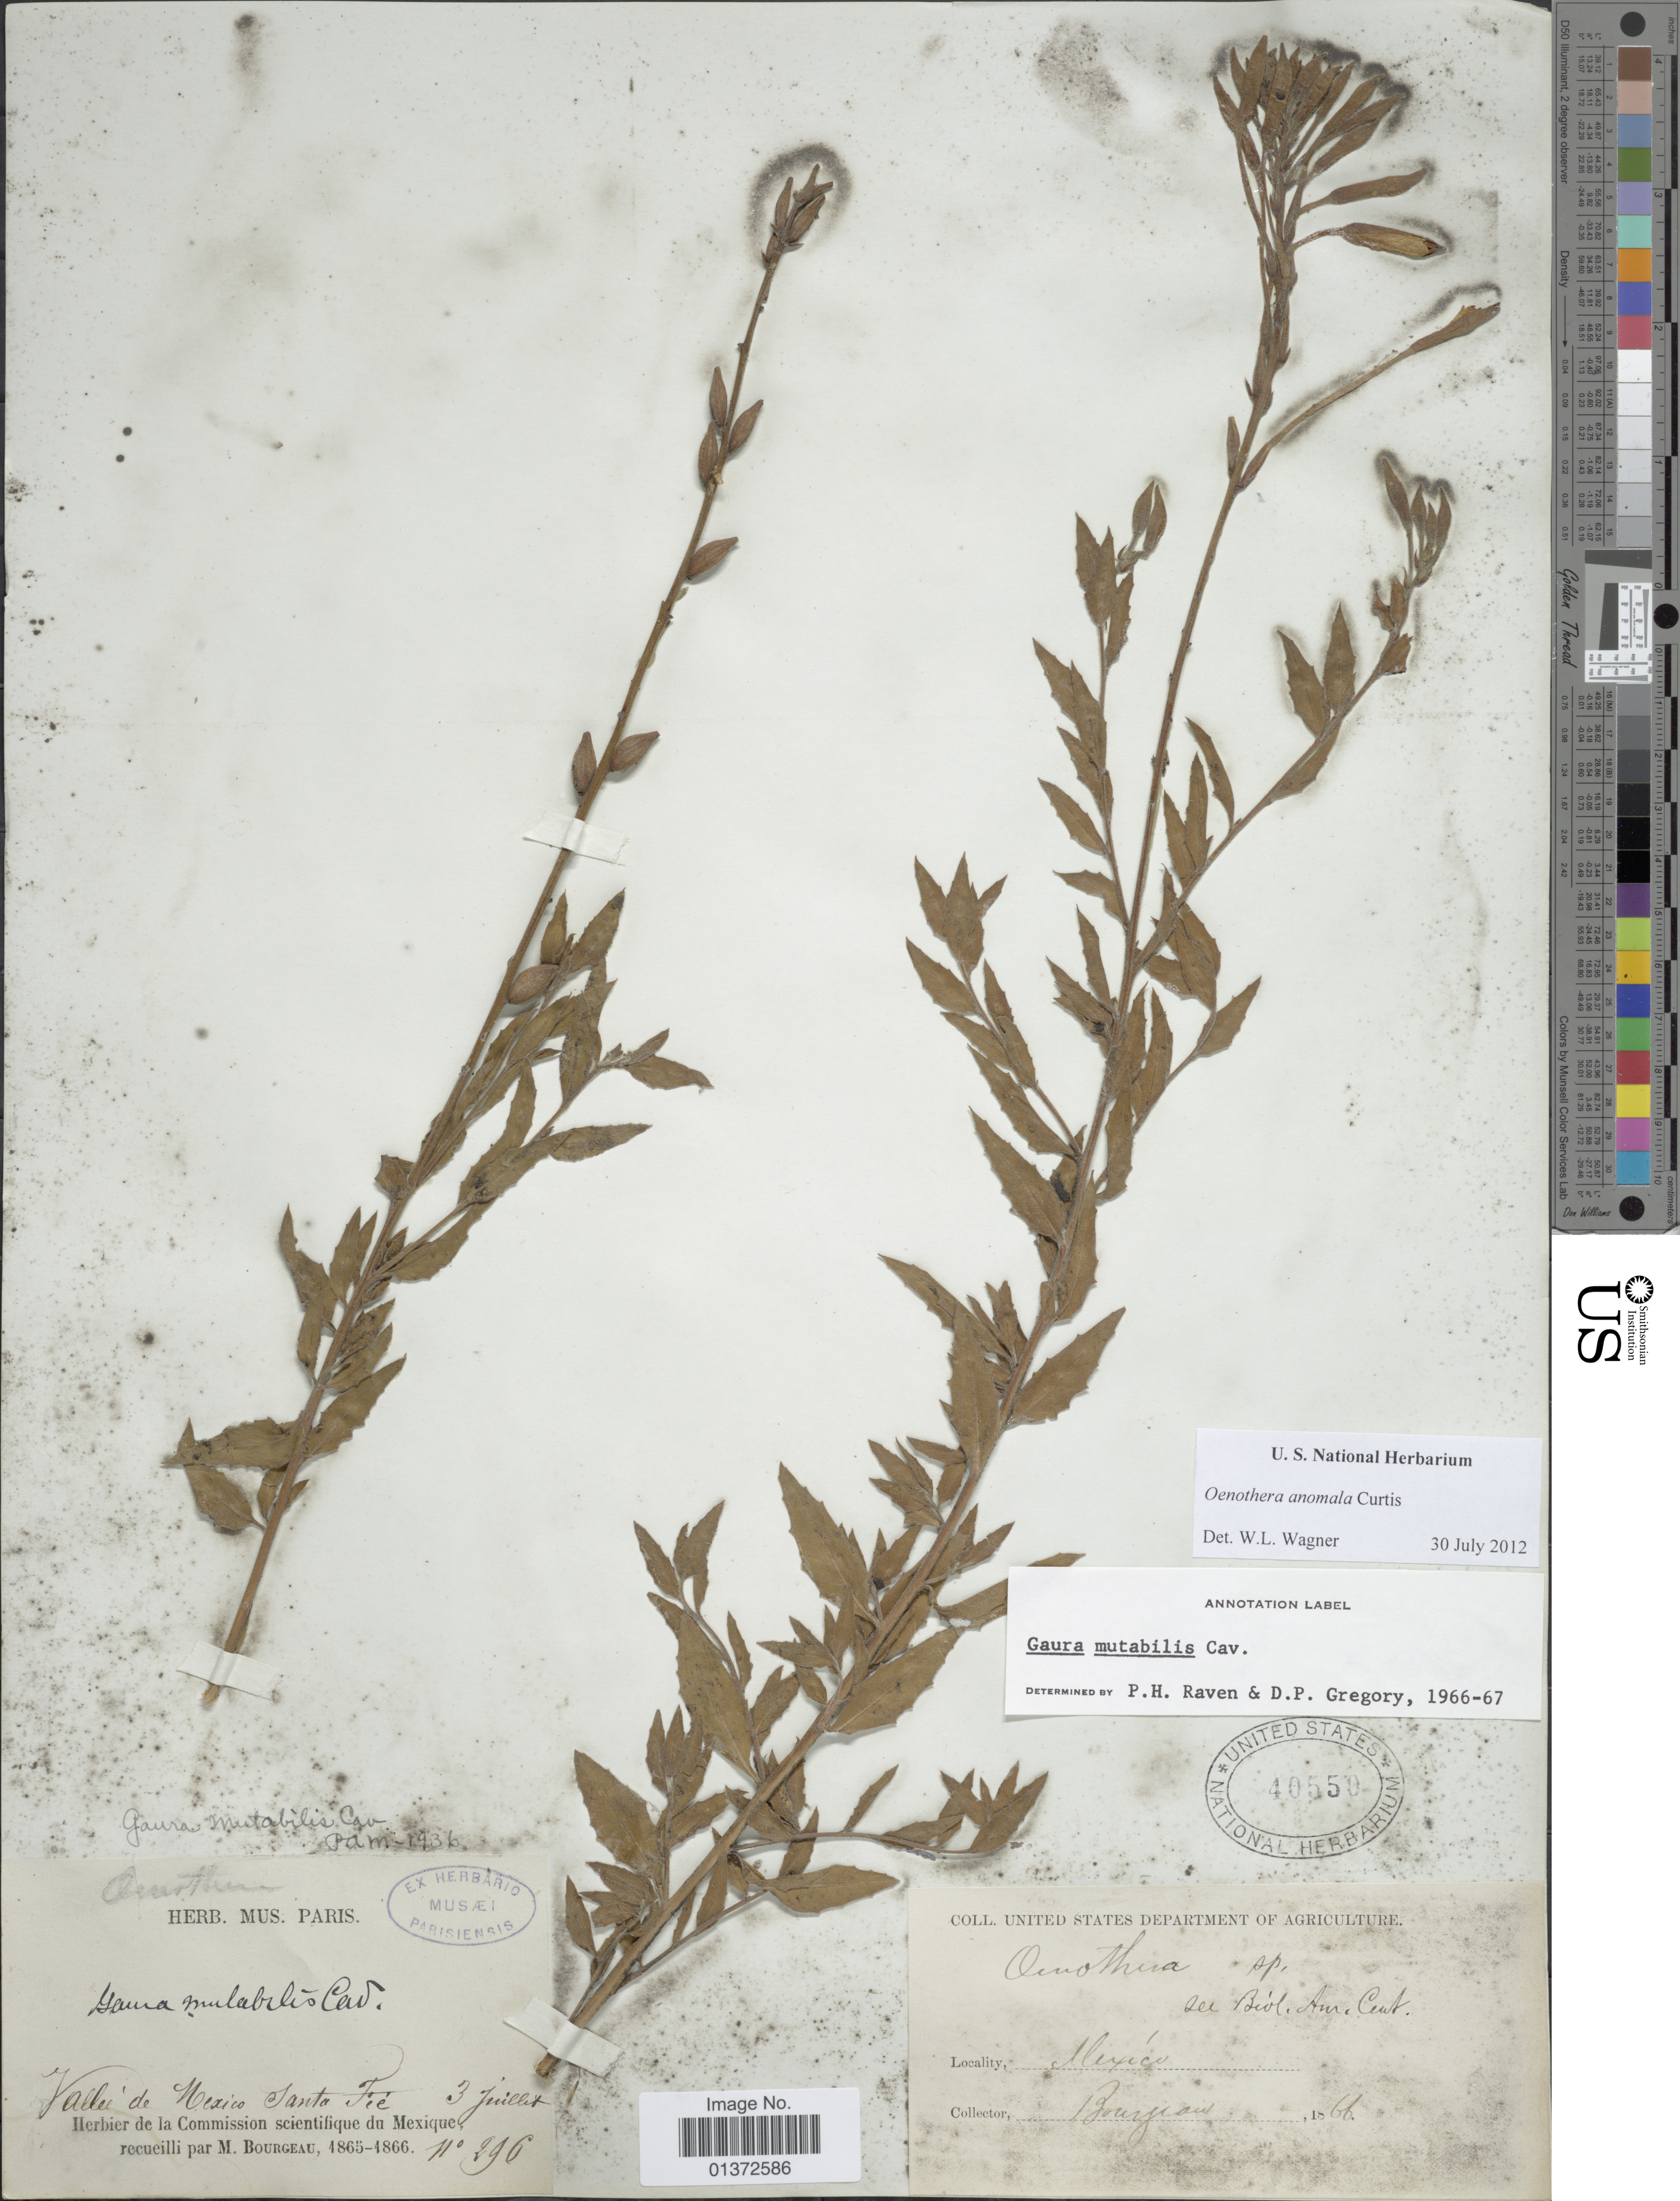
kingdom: Plantae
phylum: Tracheophyta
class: Magnoliopsida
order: Myrtales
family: Onagraceae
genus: Oenothera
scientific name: Oenothera anomala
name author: Curtis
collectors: M. Bourgeau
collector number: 296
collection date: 1865-07-03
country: Mexico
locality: Valleé de Mexico, Santa Fee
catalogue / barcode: US 40550